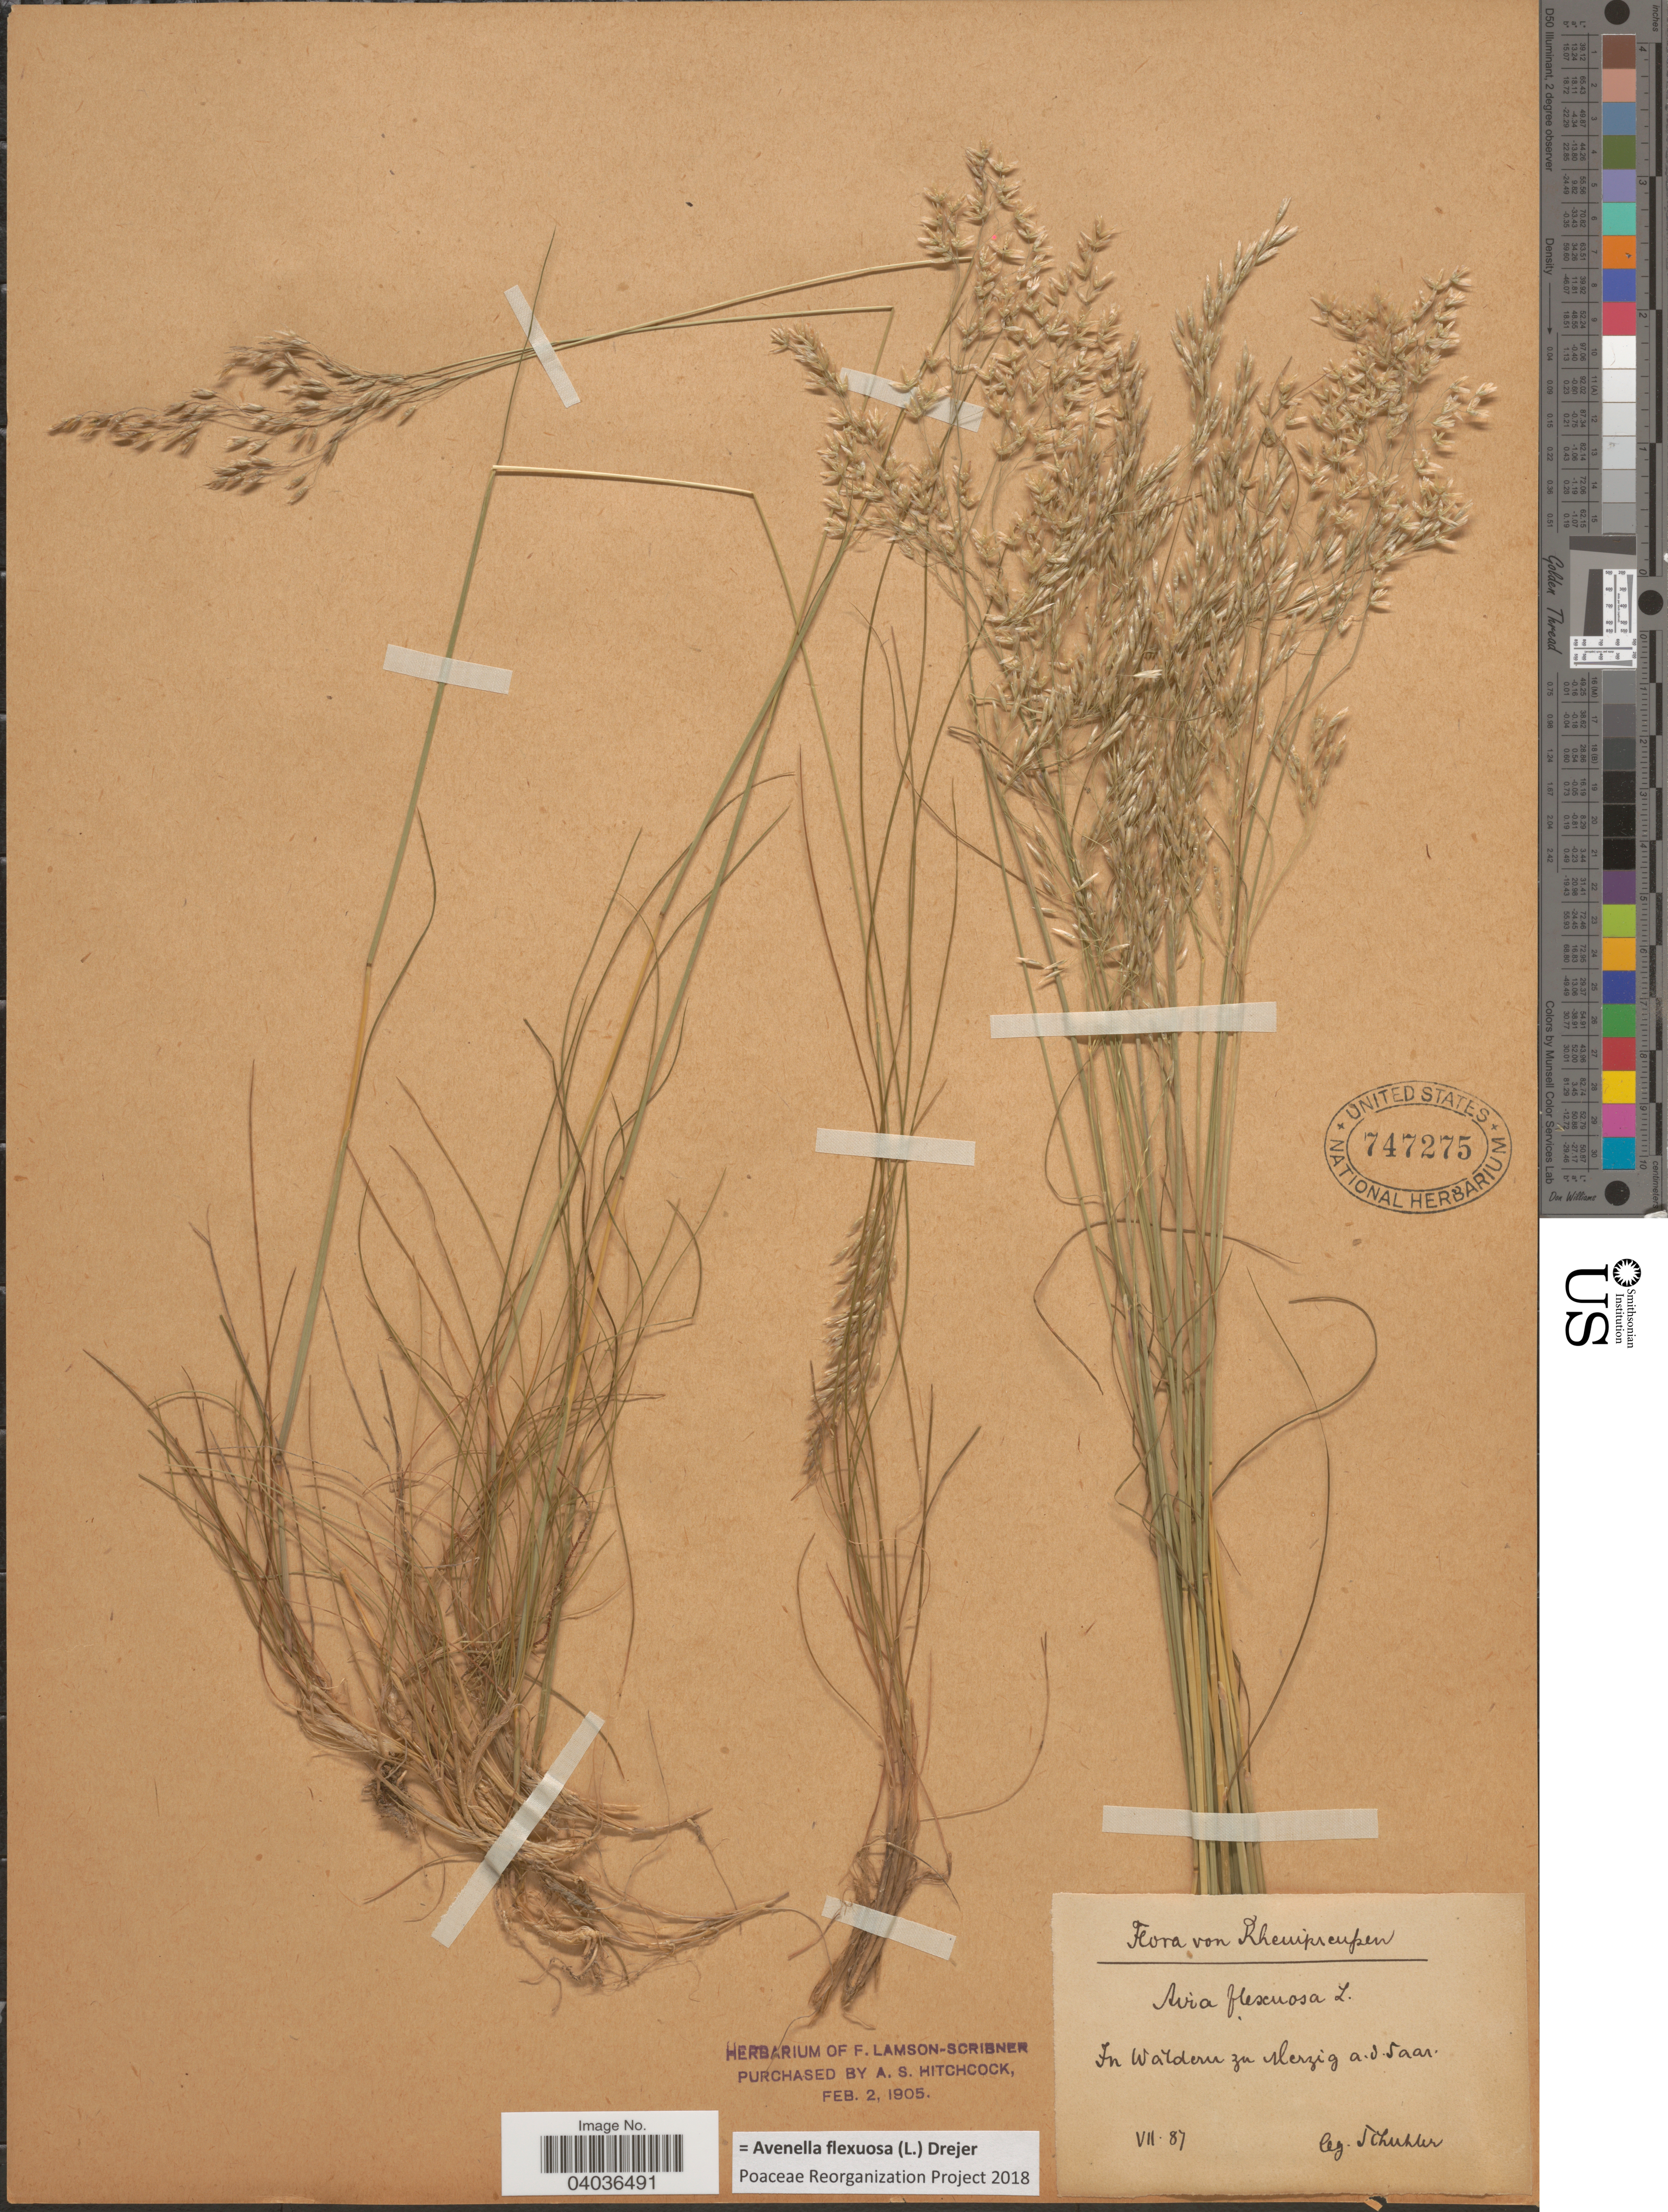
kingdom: Plantae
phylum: Tracheophyta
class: Liliopsida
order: Poales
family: Poaceae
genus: Avenella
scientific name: Avenella flexuosa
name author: (L.) Drejer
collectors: Schuhler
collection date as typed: Transcribed d/m/y: /7/87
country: Germany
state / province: Saarland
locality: Rheinpreussen. In Waldern zu Merzig a.d. Saar.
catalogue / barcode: US 747275